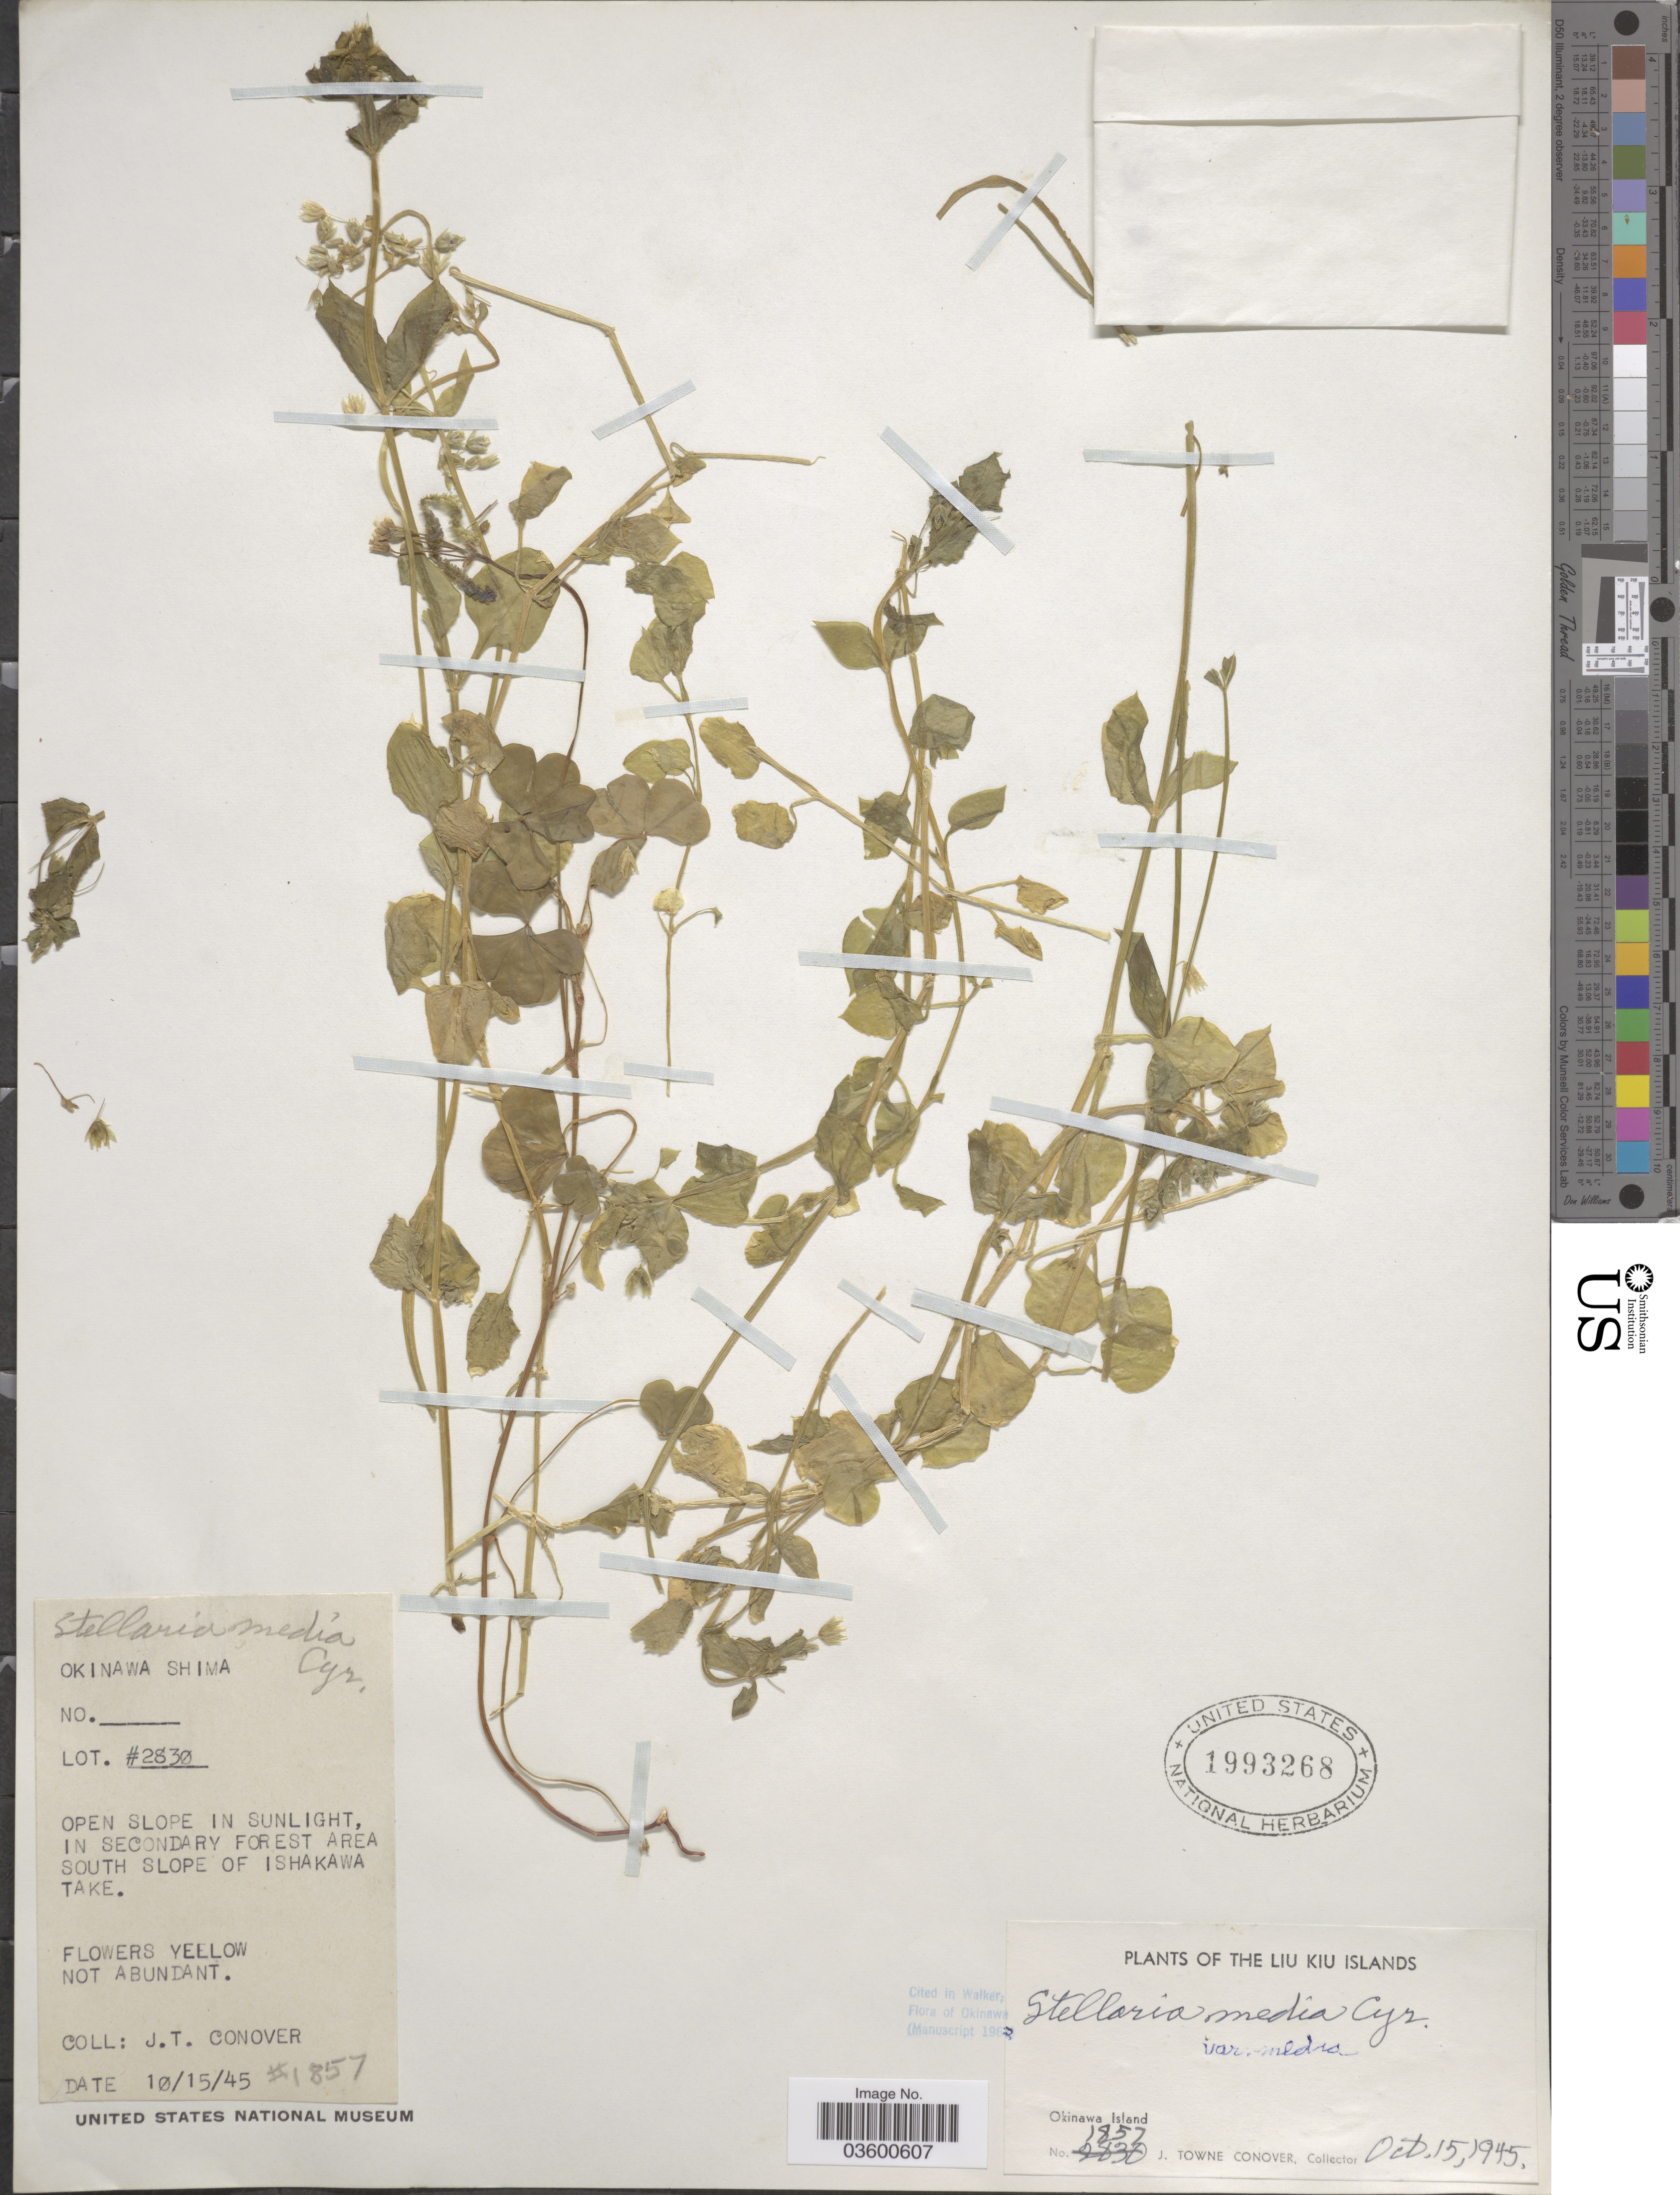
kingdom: Plantae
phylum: Tracheophyta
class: Magnoliopsida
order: Caryophyllales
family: Caryophyllaceae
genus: Stellaria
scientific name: Stellaria media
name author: (L.) Vill.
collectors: J. T. Conover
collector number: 1857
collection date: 1945-10-15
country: Japan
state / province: Okinawa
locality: The Liu Kiu Islands. Okinawa Shima. South slope of Ishakawa Take.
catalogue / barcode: US 1993268